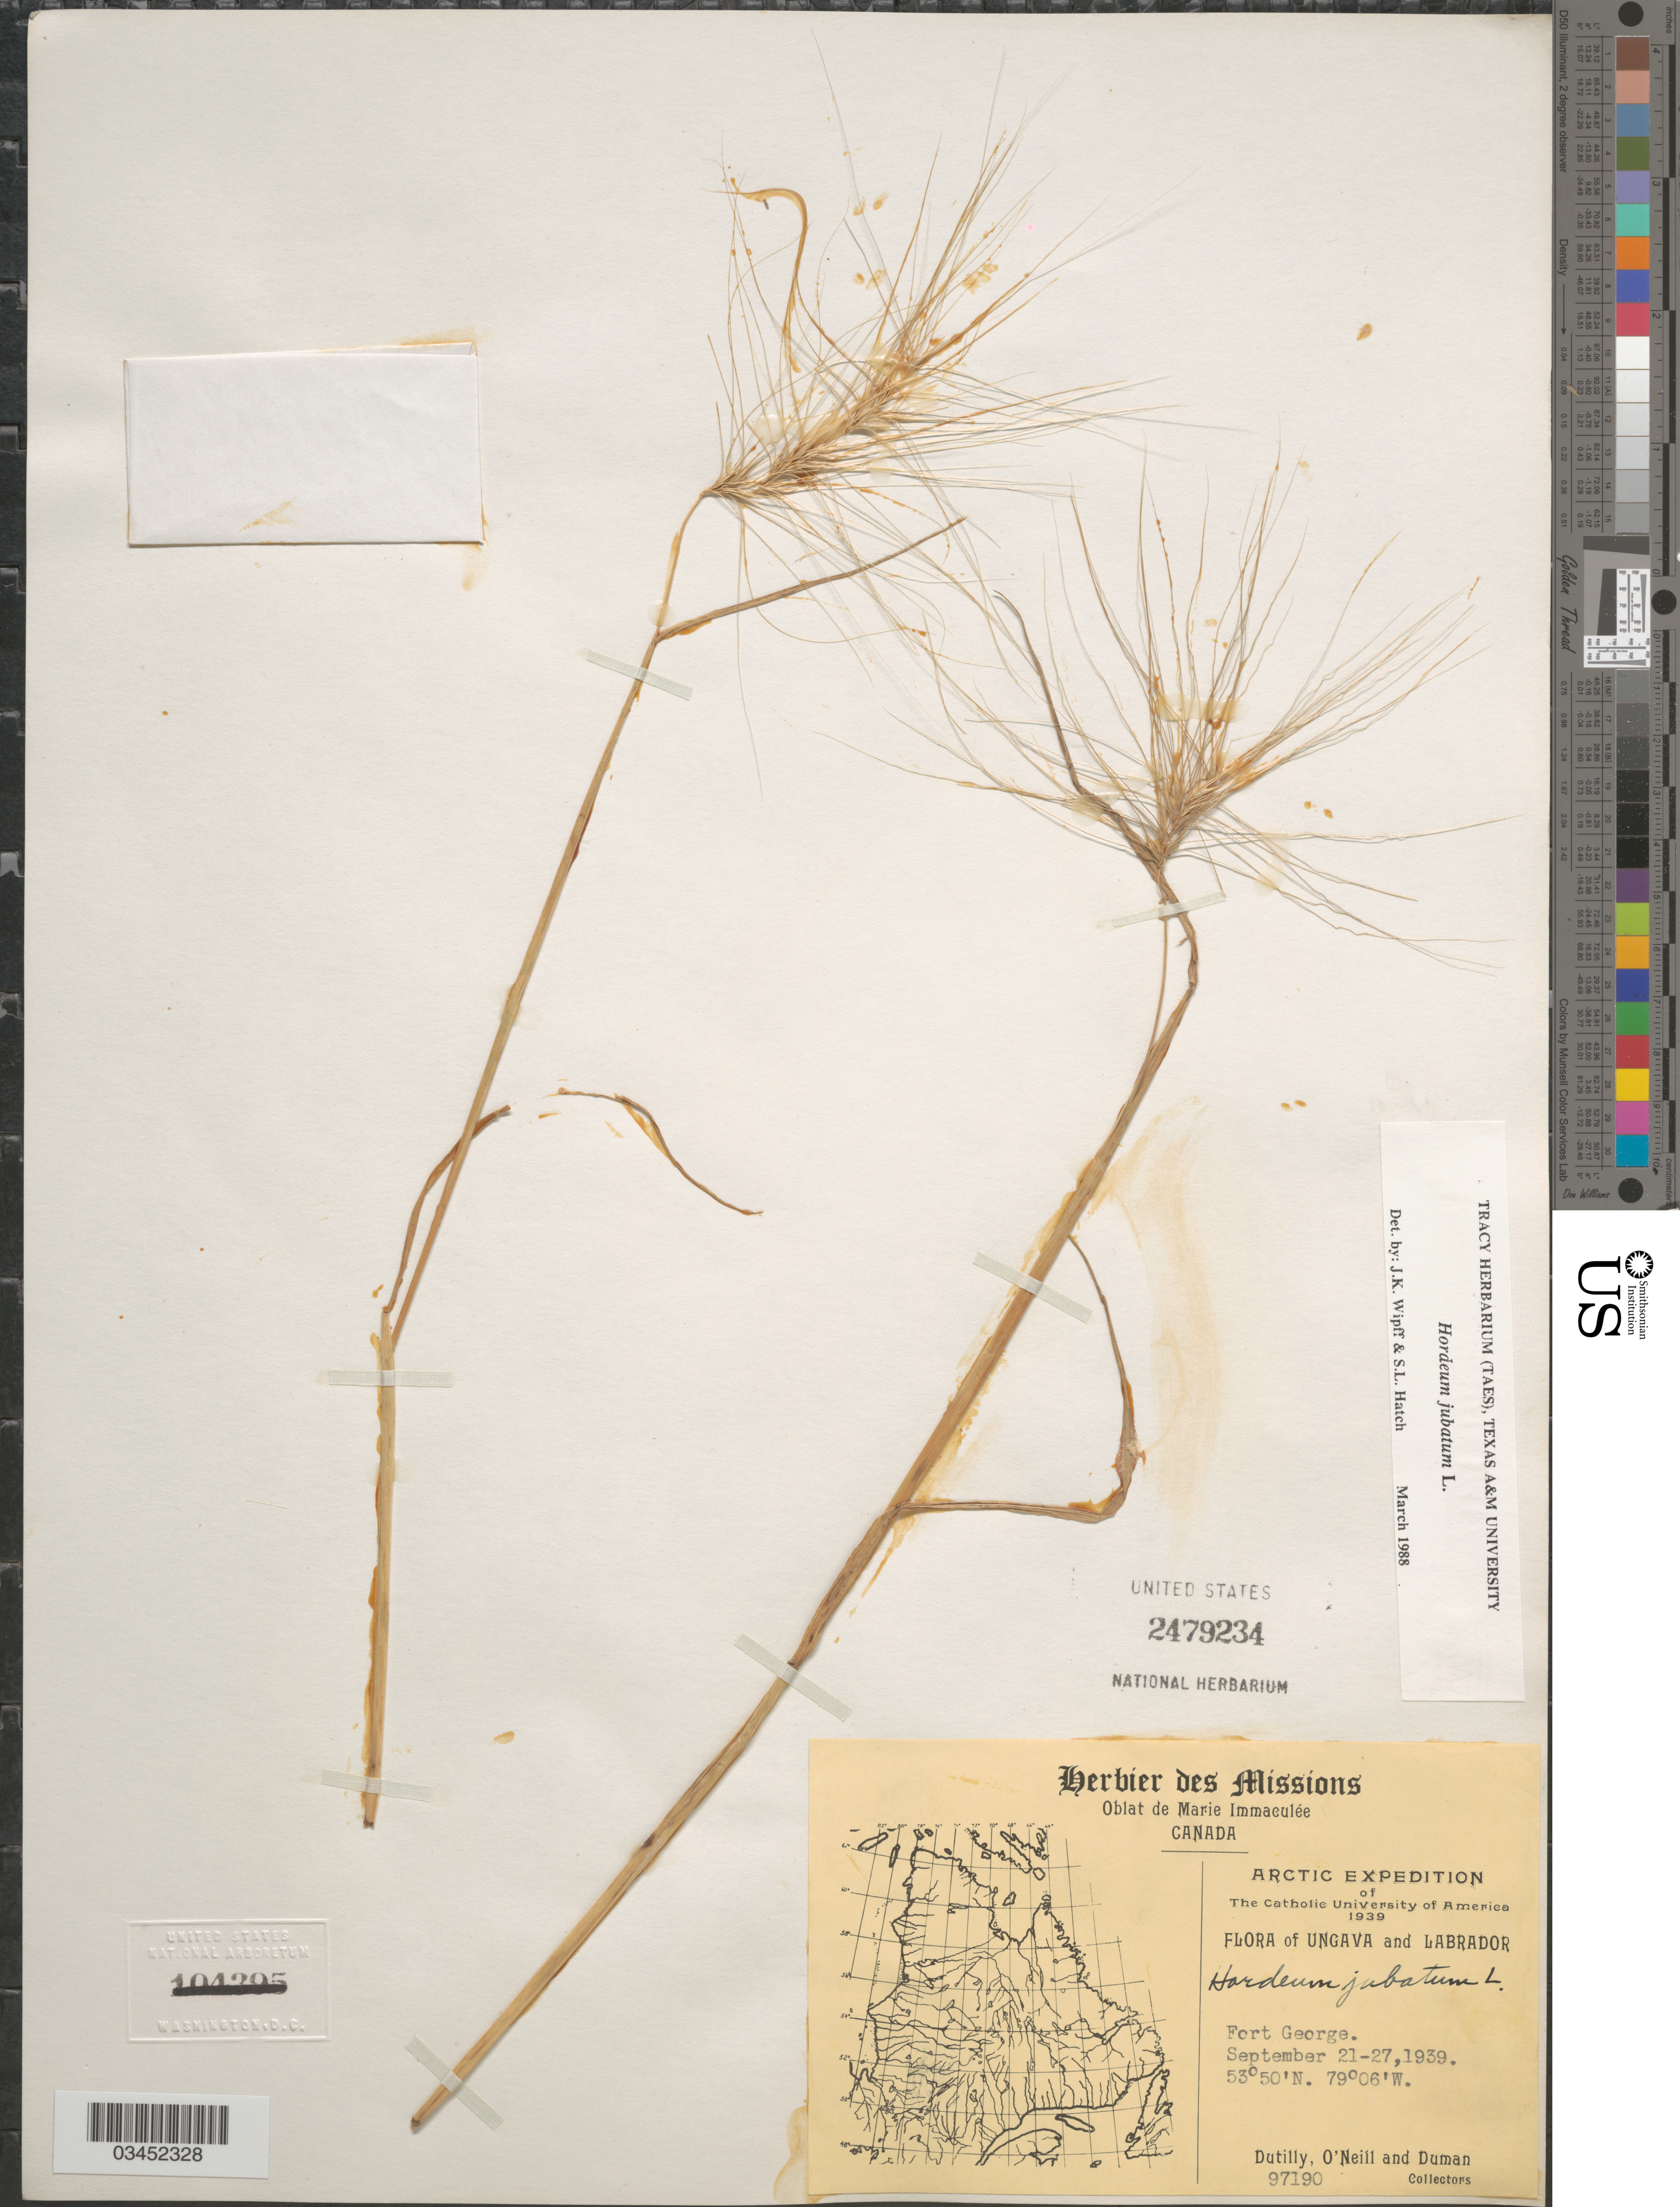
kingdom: Plantae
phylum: Tracheophyta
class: Liliopsida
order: Poales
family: Poaceae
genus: Hordeum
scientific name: Hordeum jubatum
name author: L.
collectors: -. Dutilly, O' Neill & -. Duman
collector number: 97190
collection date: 1939-09-21/1939-09-27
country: Canada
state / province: Newfoundland and Labrador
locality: Arctic Expedition of the Catholic University of America 1939. Ungava and Labrador. Fort George.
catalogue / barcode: US 2479234